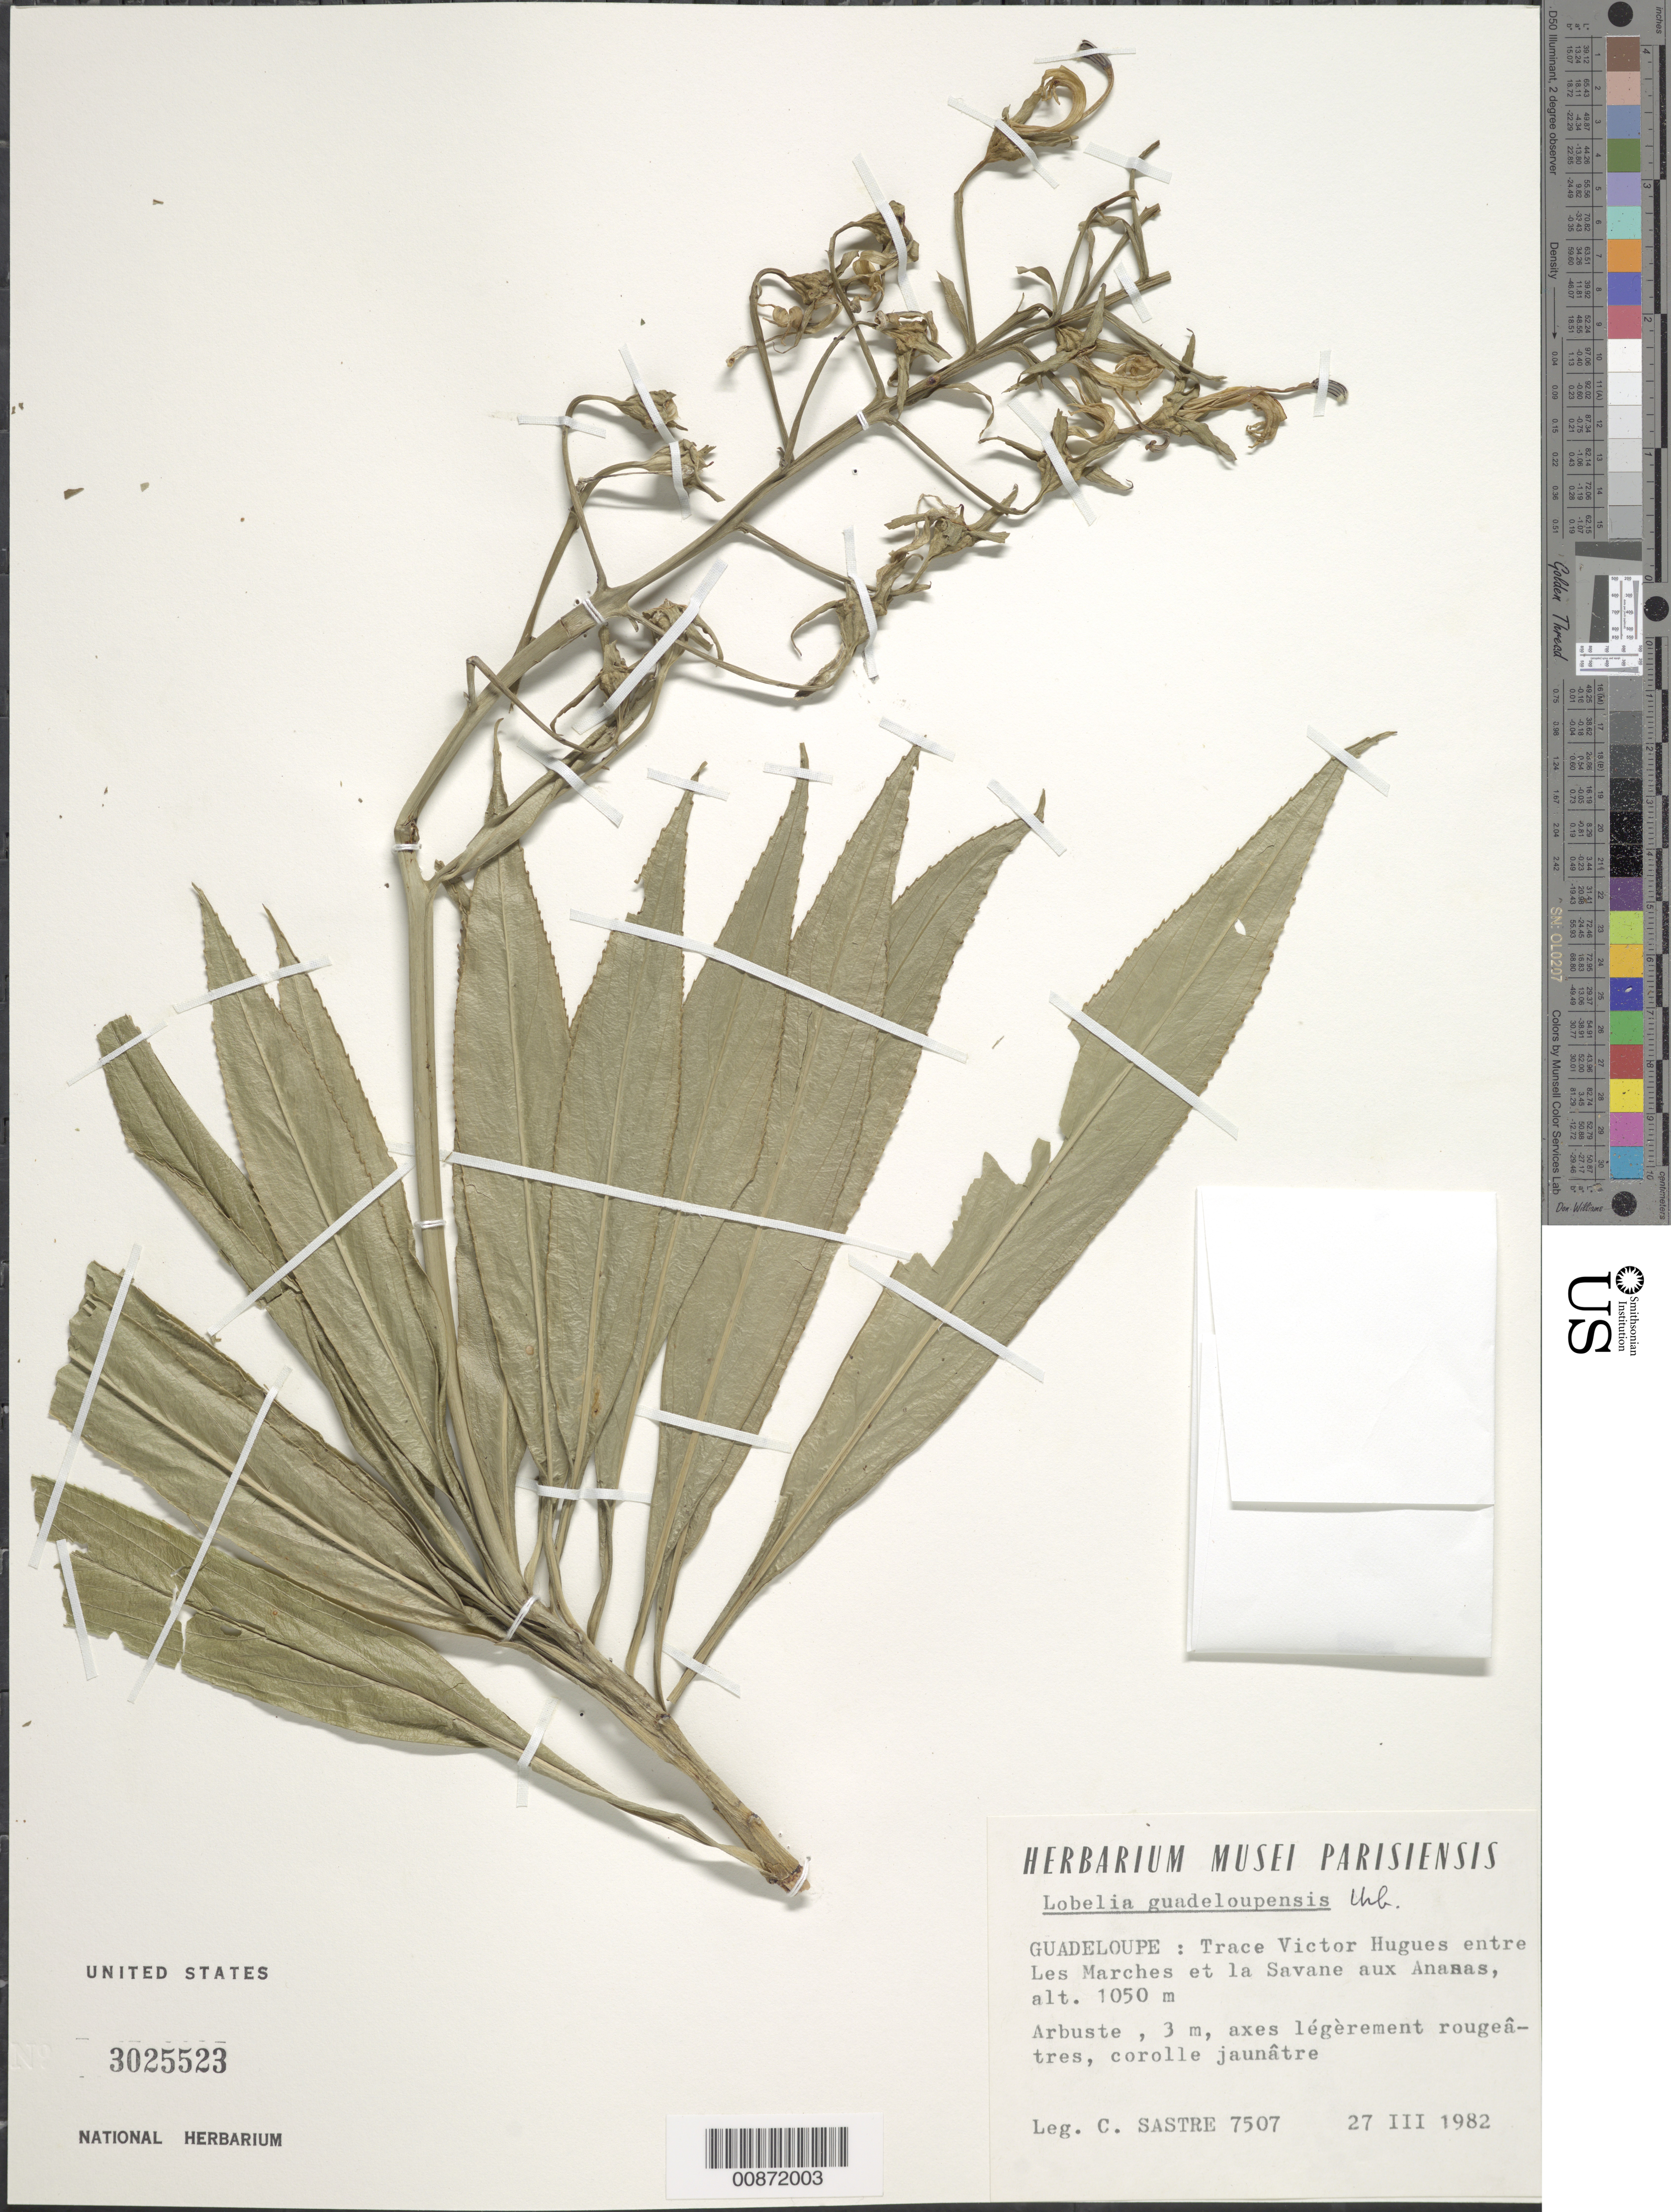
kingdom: Plantae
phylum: Tracheophyta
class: Magnoliopsida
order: Asterales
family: Campanulaceae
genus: Lobelia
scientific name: Lobelia digitalifolia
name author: (Griseb.) Urb.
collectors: C. H. L. Sastre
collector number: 7507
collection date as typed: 27 Mar 1982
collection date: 1982-03-27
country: Guadeloupe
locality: Trace Victor Hugues entre Les Marches et la Savane aux Anasas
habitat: Along trail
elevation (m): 1050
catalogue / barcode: US 3025523